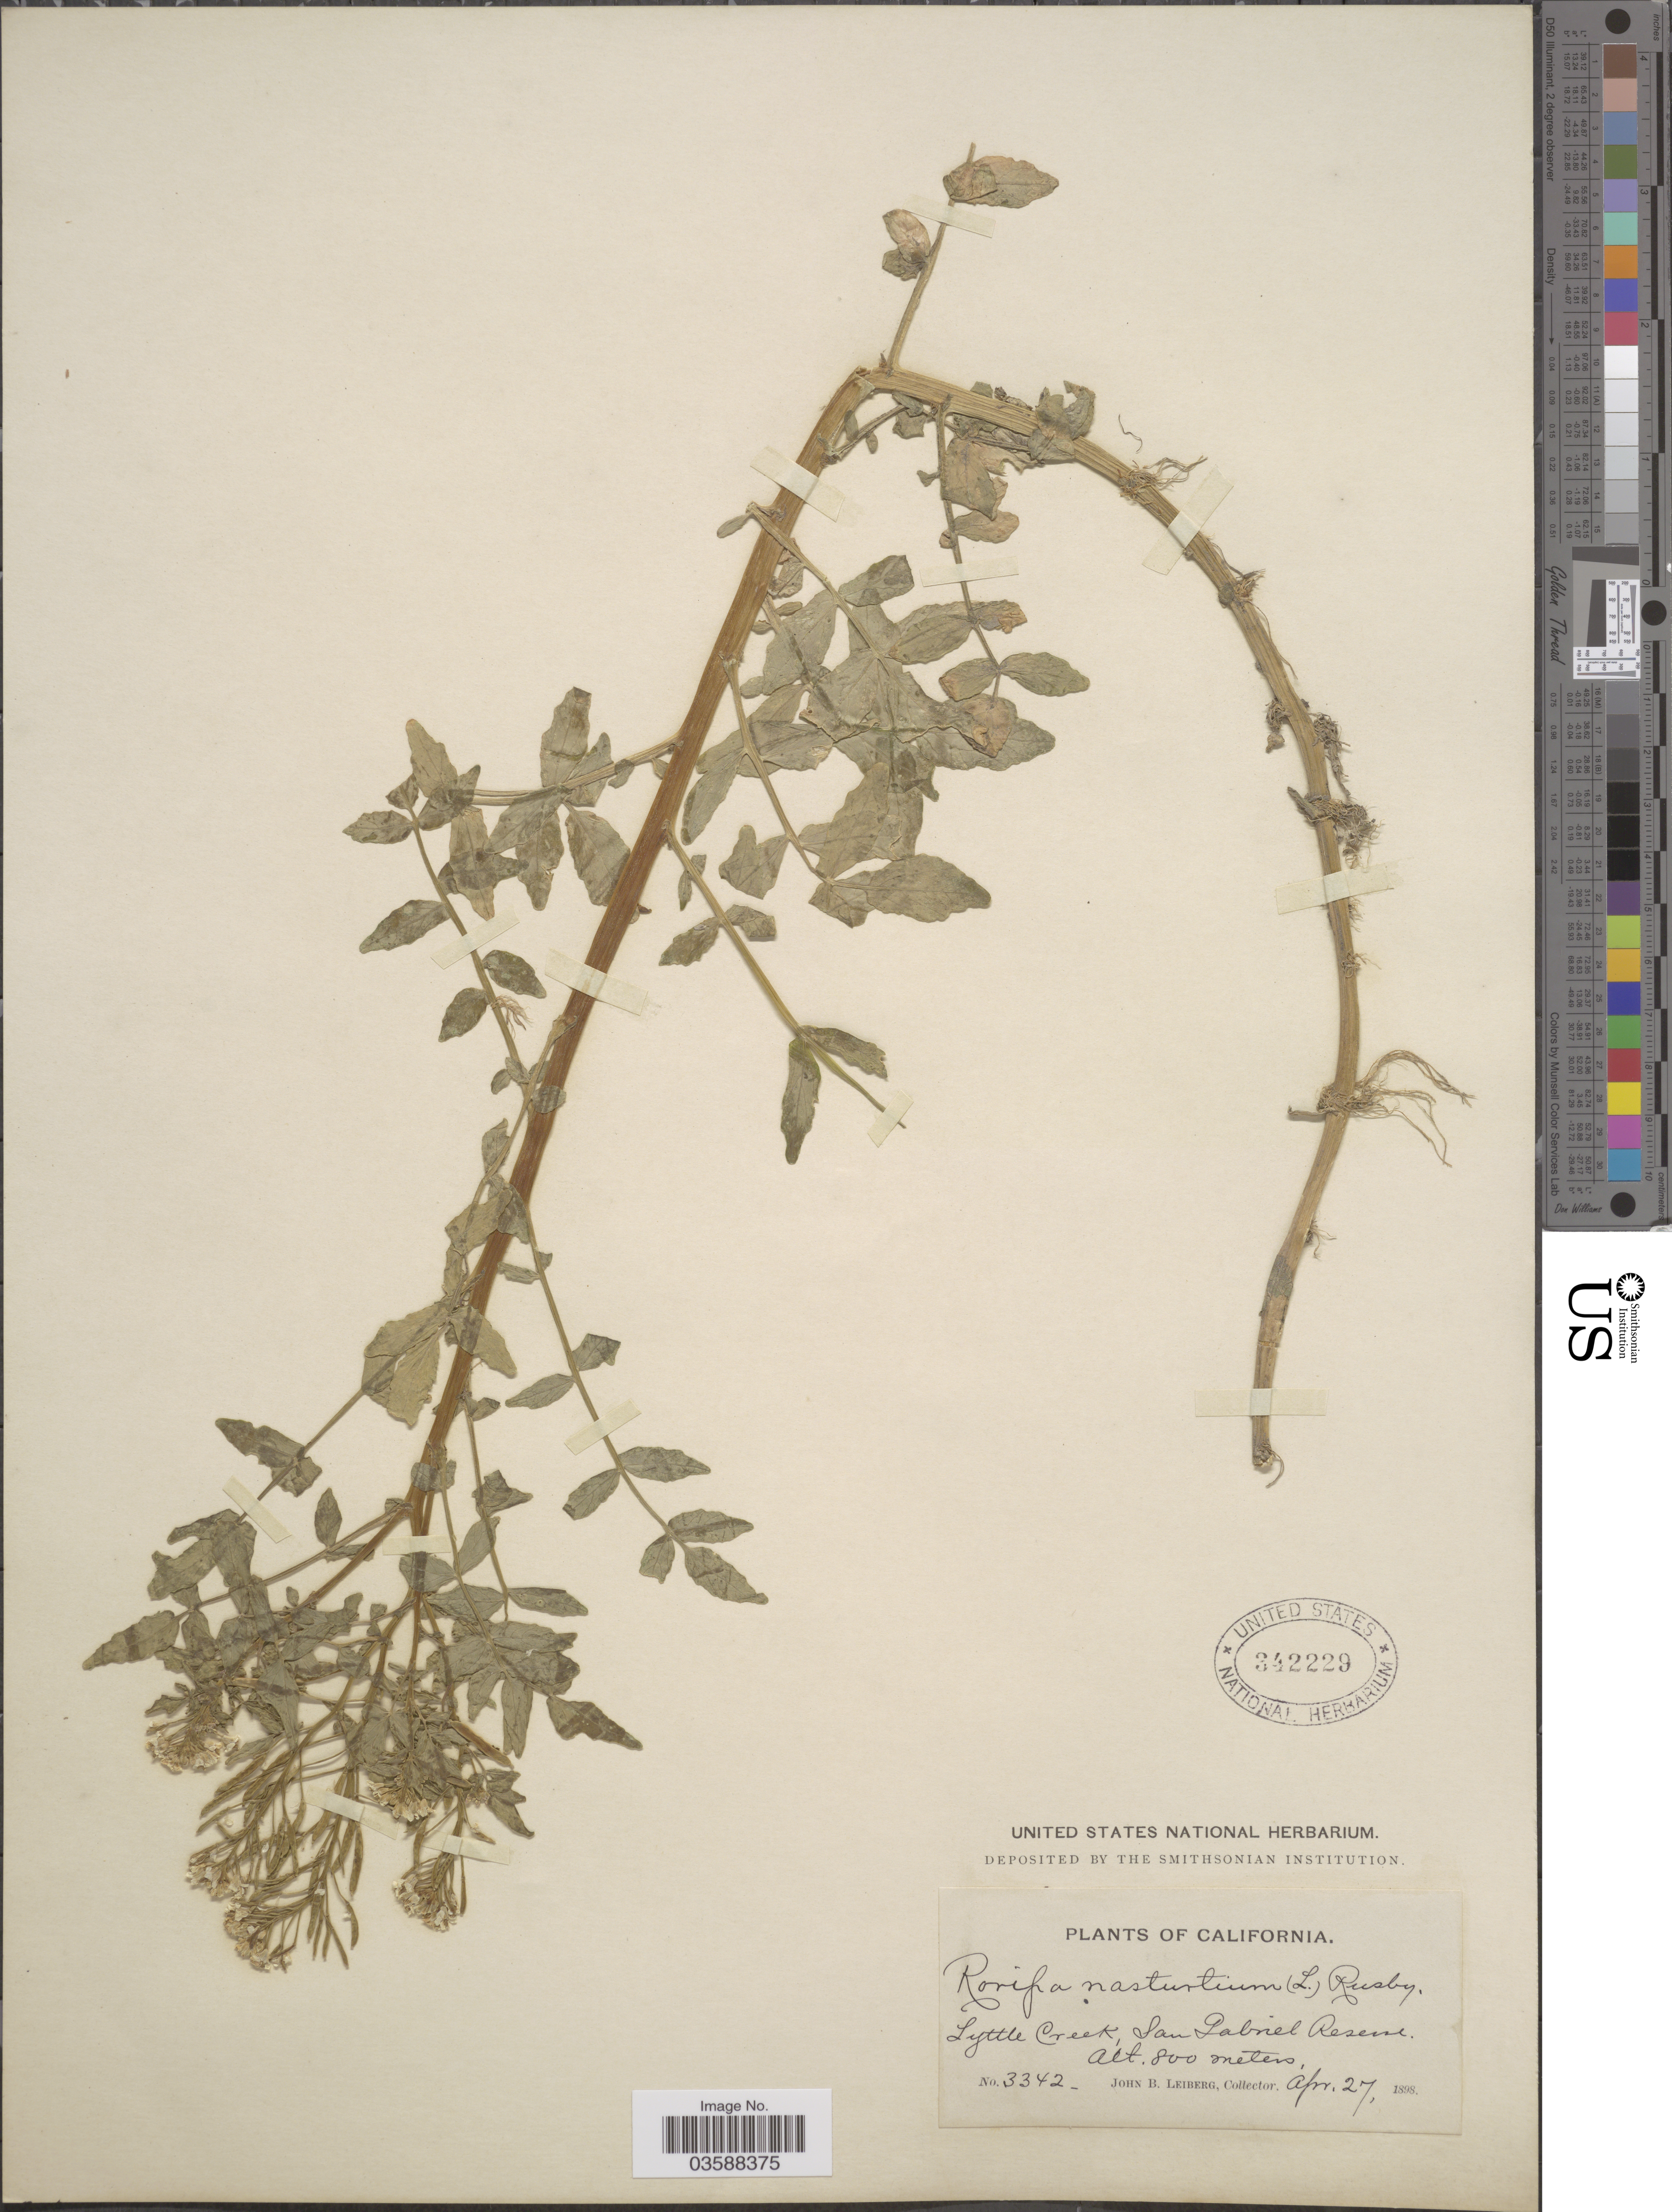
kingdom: Plantae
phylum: Tracheophyta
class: Magnoliopsida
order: Brassicales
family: Brassicaceae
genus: Nasturtium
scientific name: Nasturtium officinale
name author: R. Br.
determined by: Strong, M. T., (US), Smithsonian Institution - National Museum of Natural History (UNITED STATES)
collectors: J. B. Leiberg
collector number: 3342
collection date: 1898-04-27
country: United States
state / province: California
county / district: Los Angeles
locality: Lyttle Creek, San Gabriel Reserve.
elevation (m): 800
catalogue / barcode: US 342229